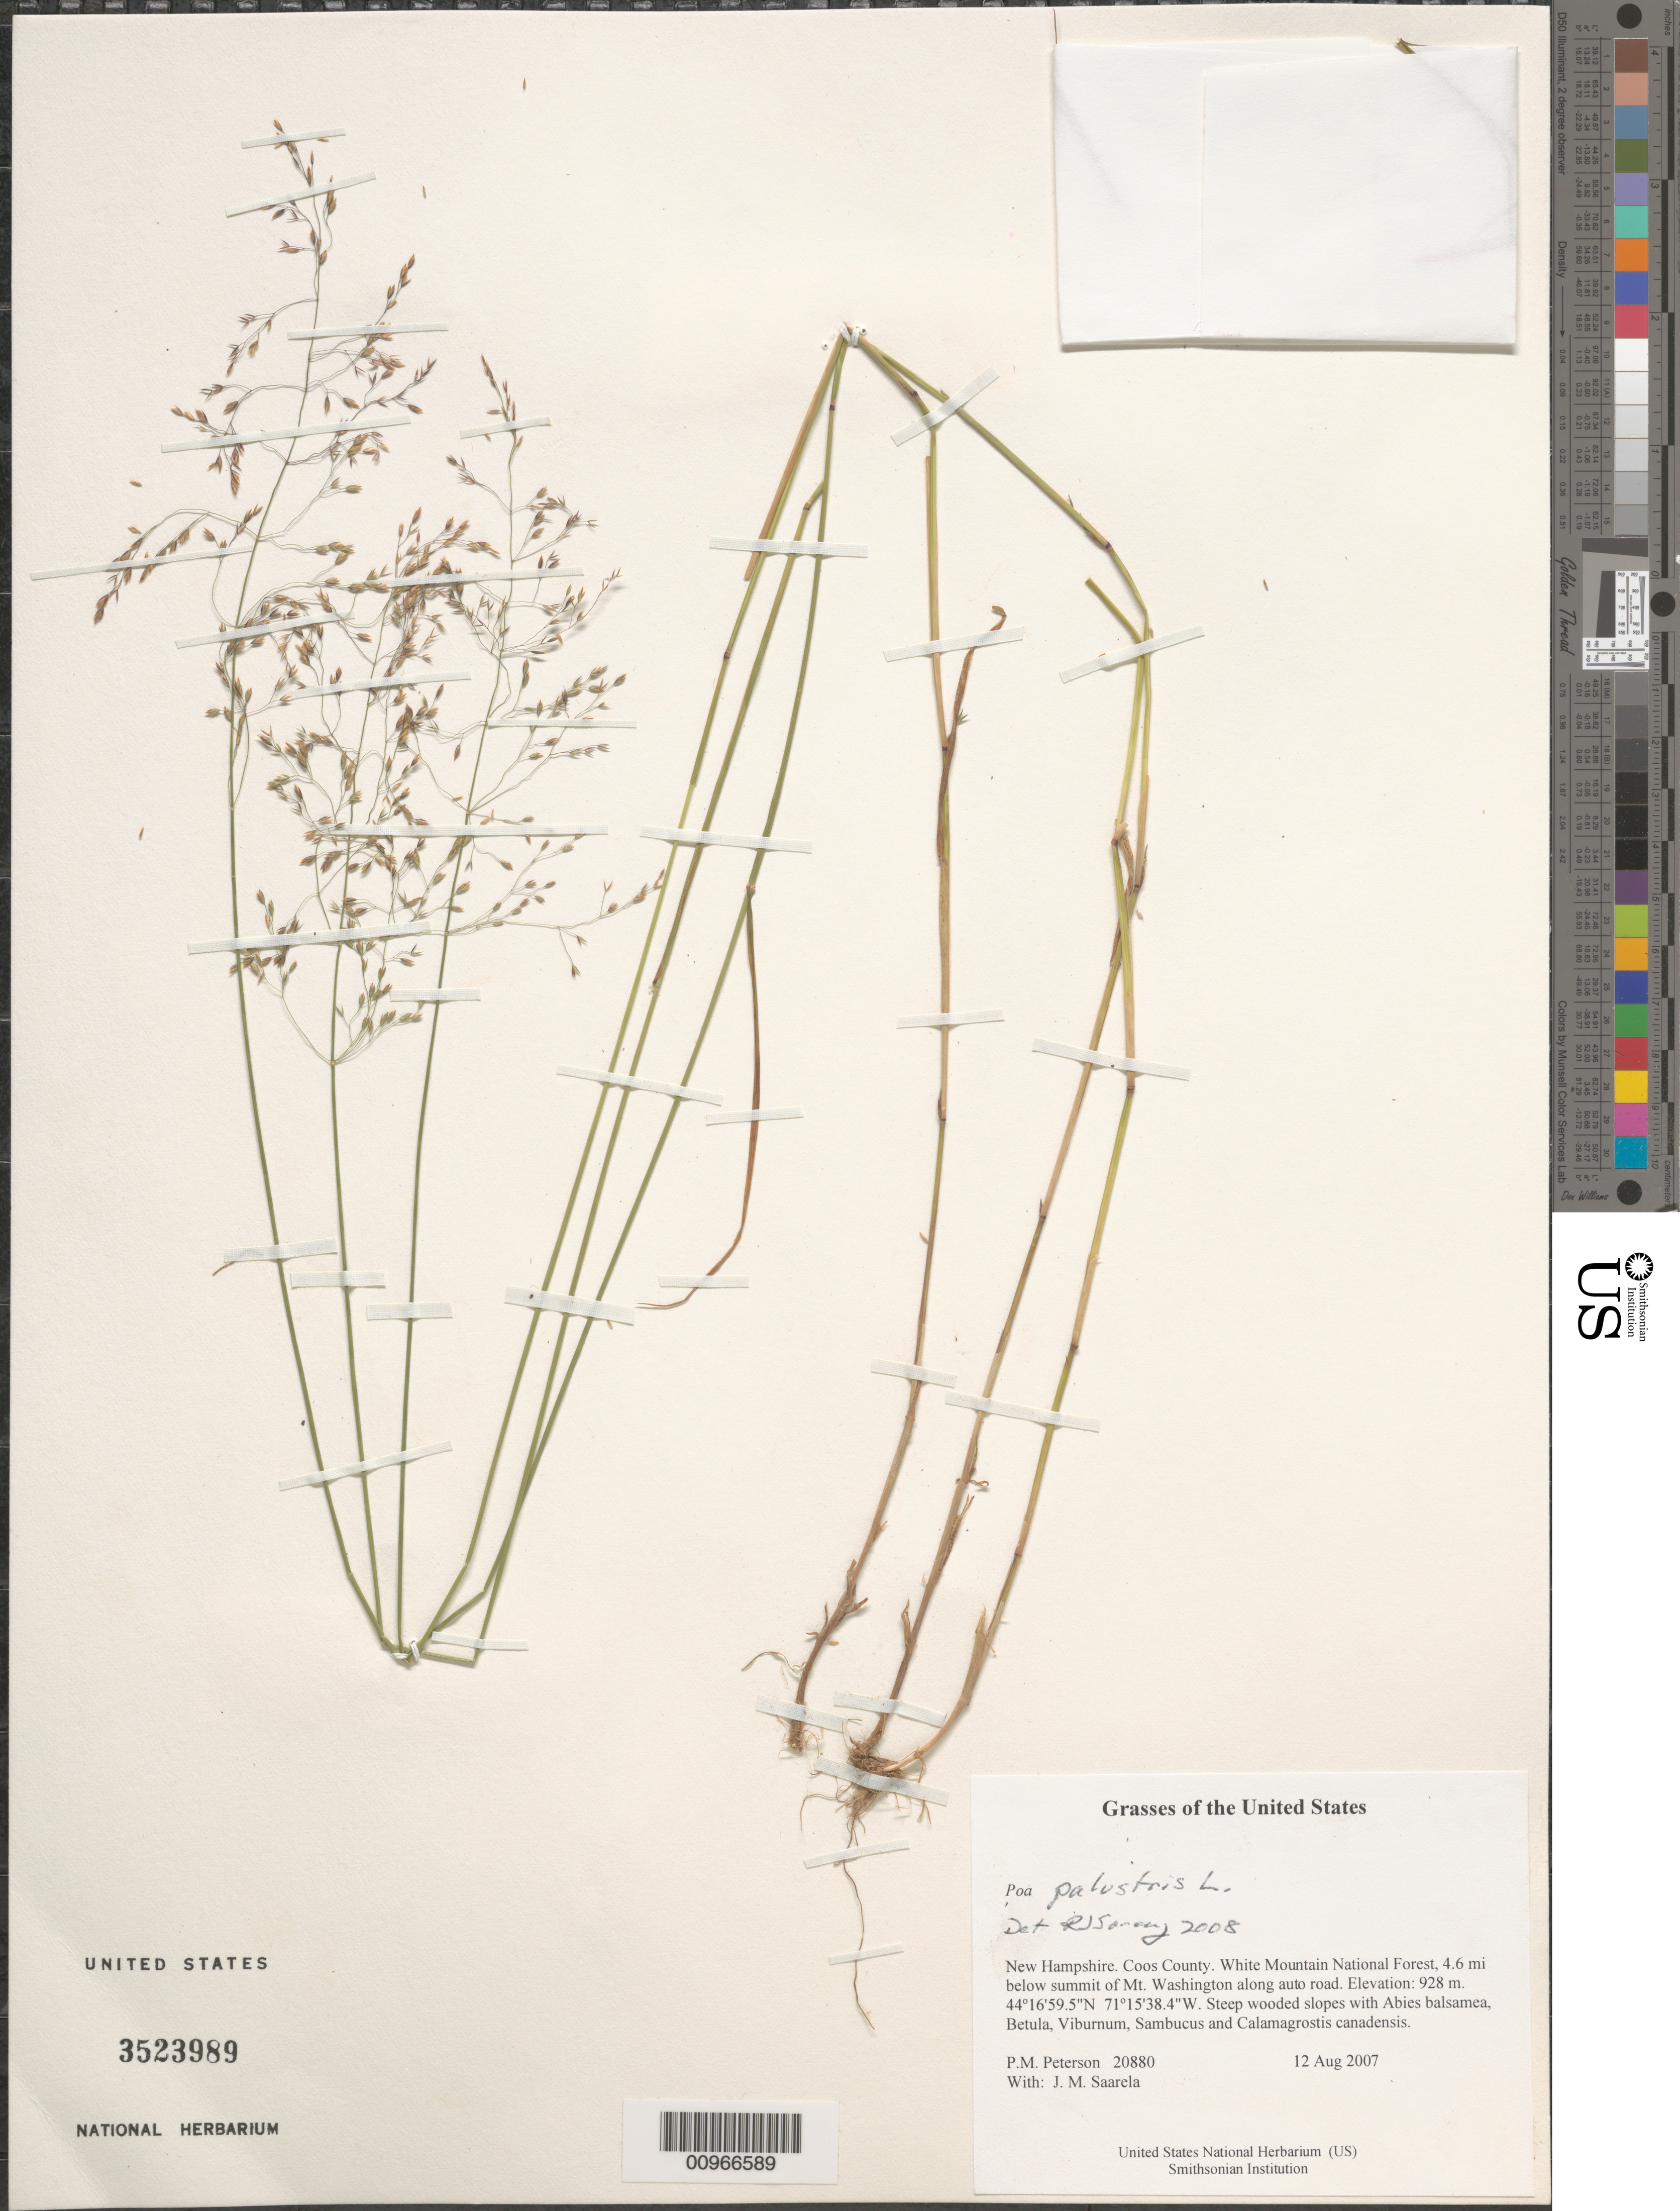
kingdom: Plantae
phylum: Tracheophyta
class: Liliopsida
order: Poales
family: Poaceae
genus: Poa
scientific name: Poa palustris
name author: L.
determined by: Soreng, Robert J., Research Associate (BOT), Smithsonian Institution - National Museum of Natural History (UNITED STATES)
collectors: P. M. Peterson & J. Saarela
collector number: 20880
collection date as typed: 12 Aug 2007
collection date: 2007-08-12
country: United States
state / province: New Hampshire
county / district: Coos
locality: White Mountain National Forest, 4.6 mi below summit of Mt. Washington along auto road.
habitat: Steep wooded slopes with Abies balsamea, Betula, Viburnum, Sambucus and Calamagrostis canadensis.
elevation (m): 928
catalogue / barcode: US 3523989